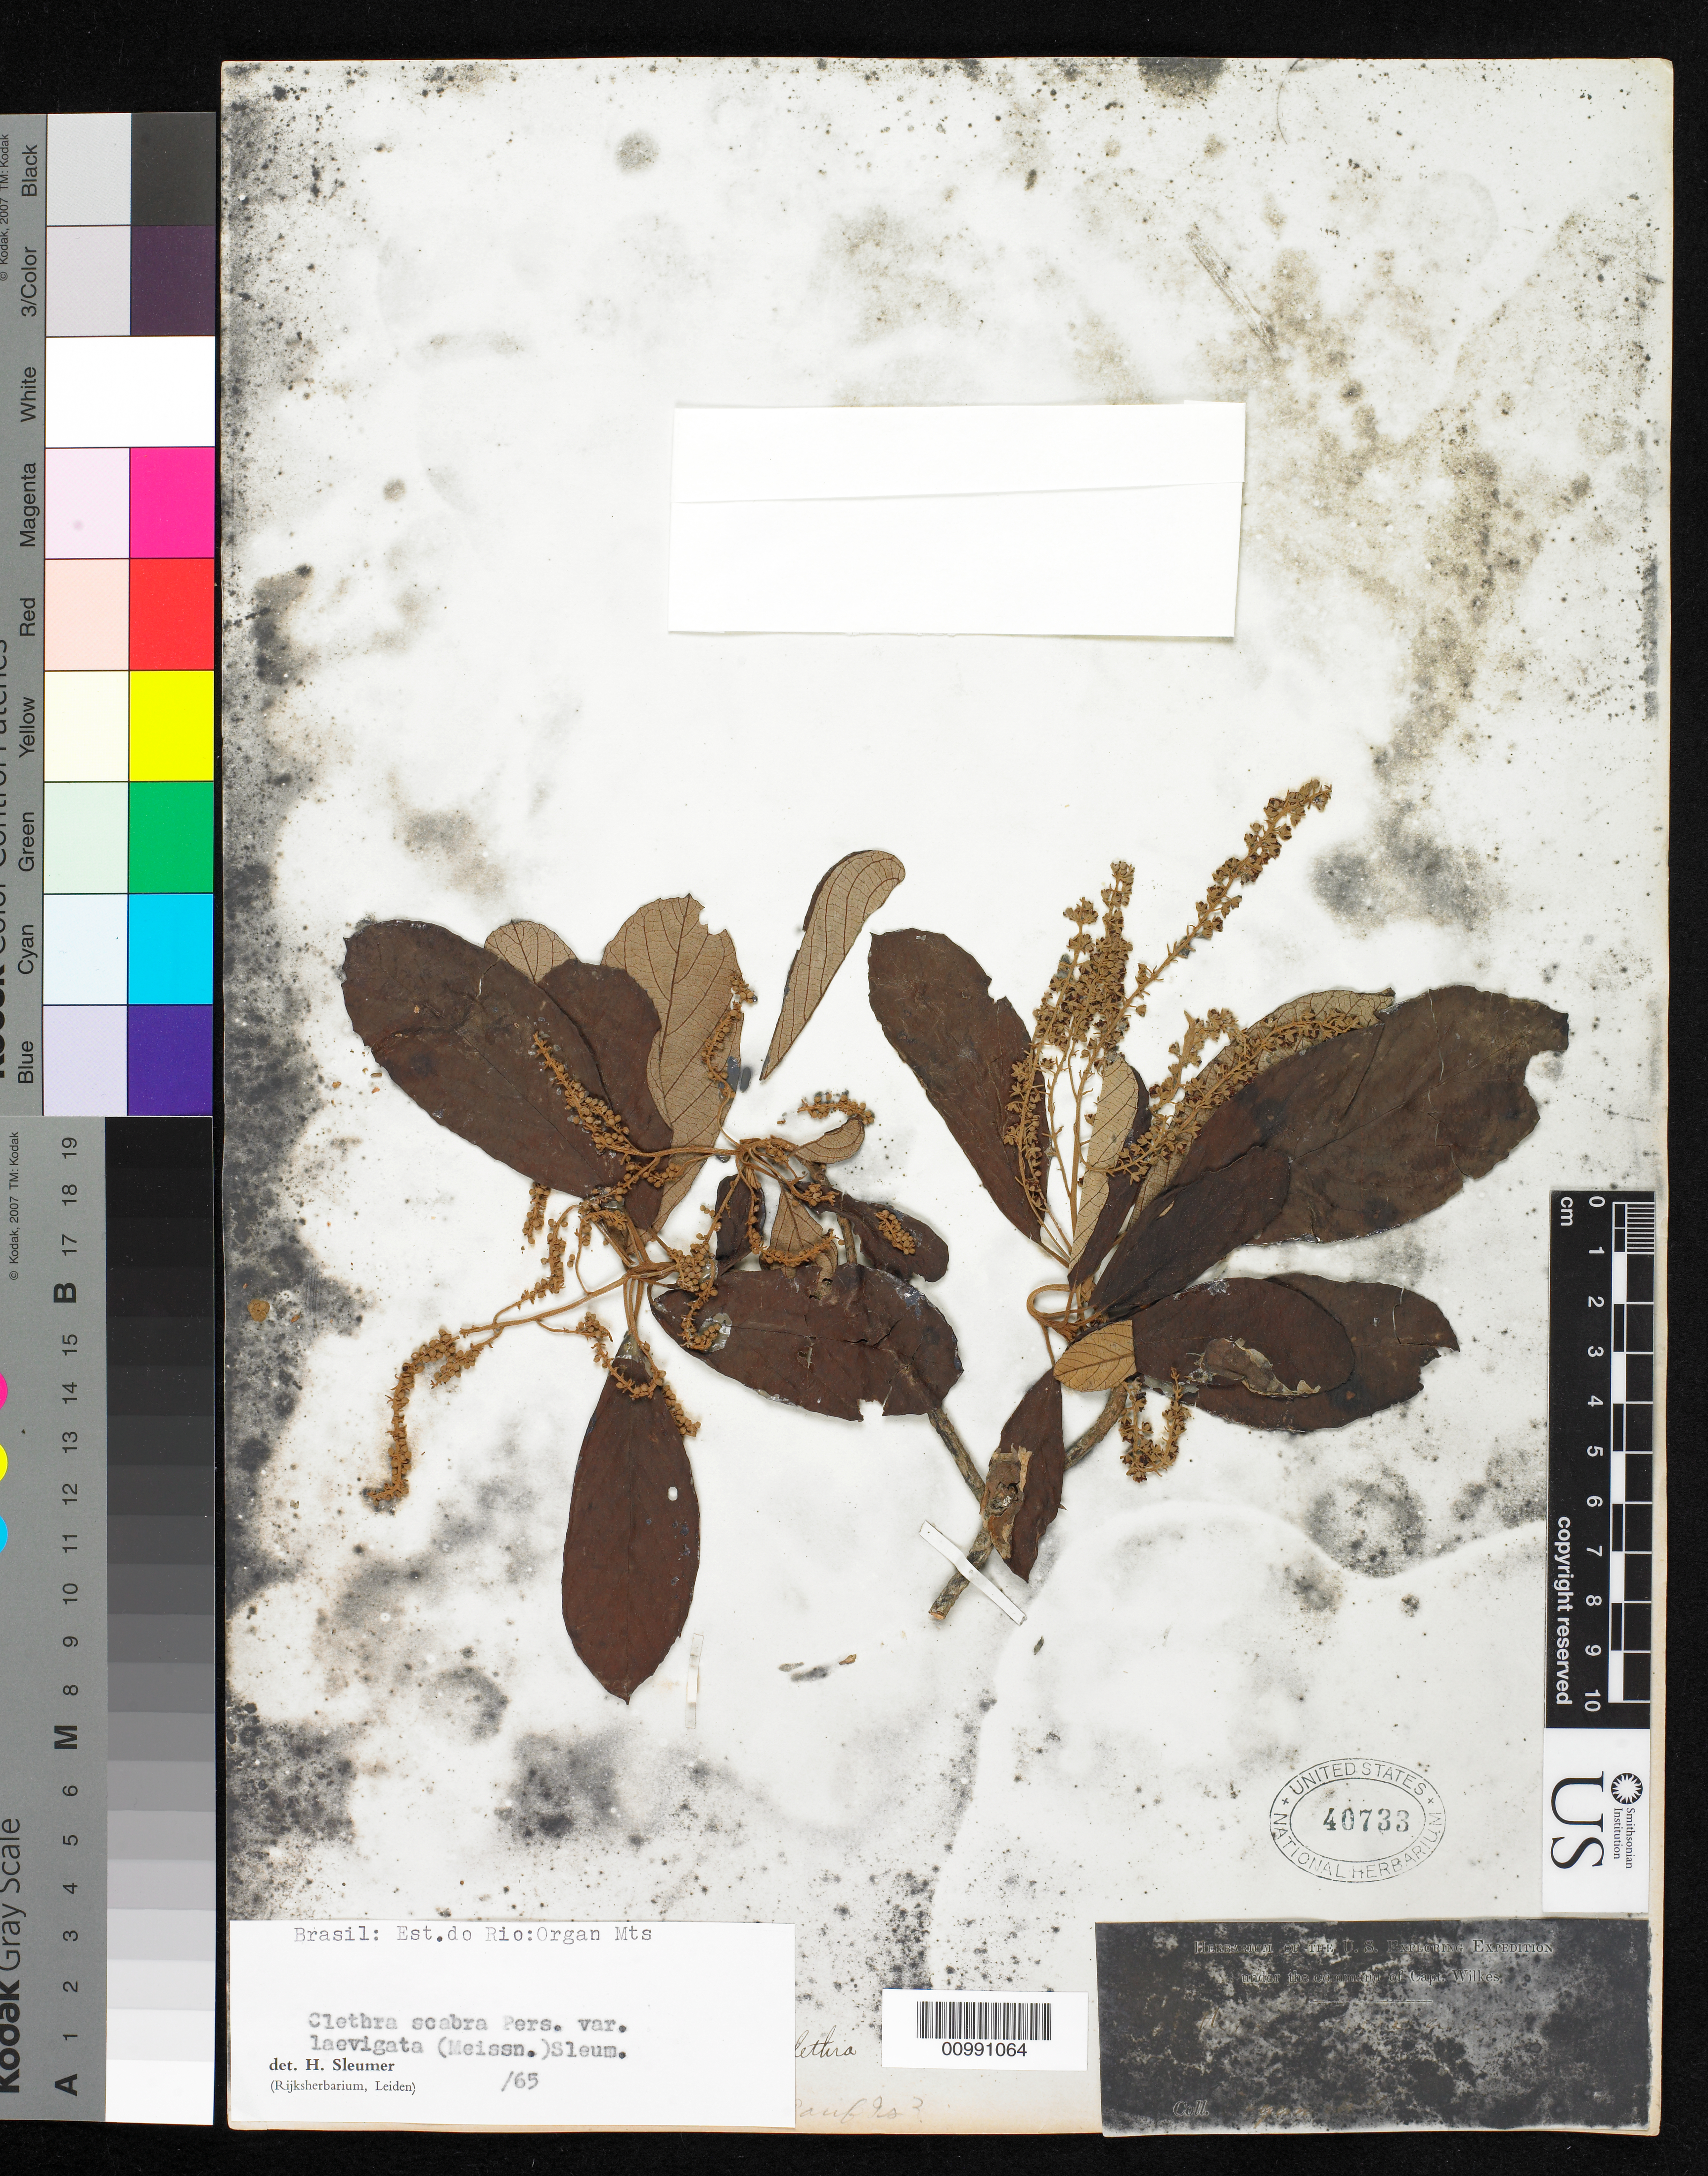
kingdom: Plantae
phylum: Tracheophyta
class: Magnoliopsida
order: Ericales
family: Clethraceae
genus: Clethra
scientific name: Clethra scabra var. laevigata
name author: (Meisn.) Sleumer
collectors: Wilkes Explor. Exped.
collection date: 1838/1842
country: Brazil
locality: Organ Mts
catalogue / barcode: US 40733